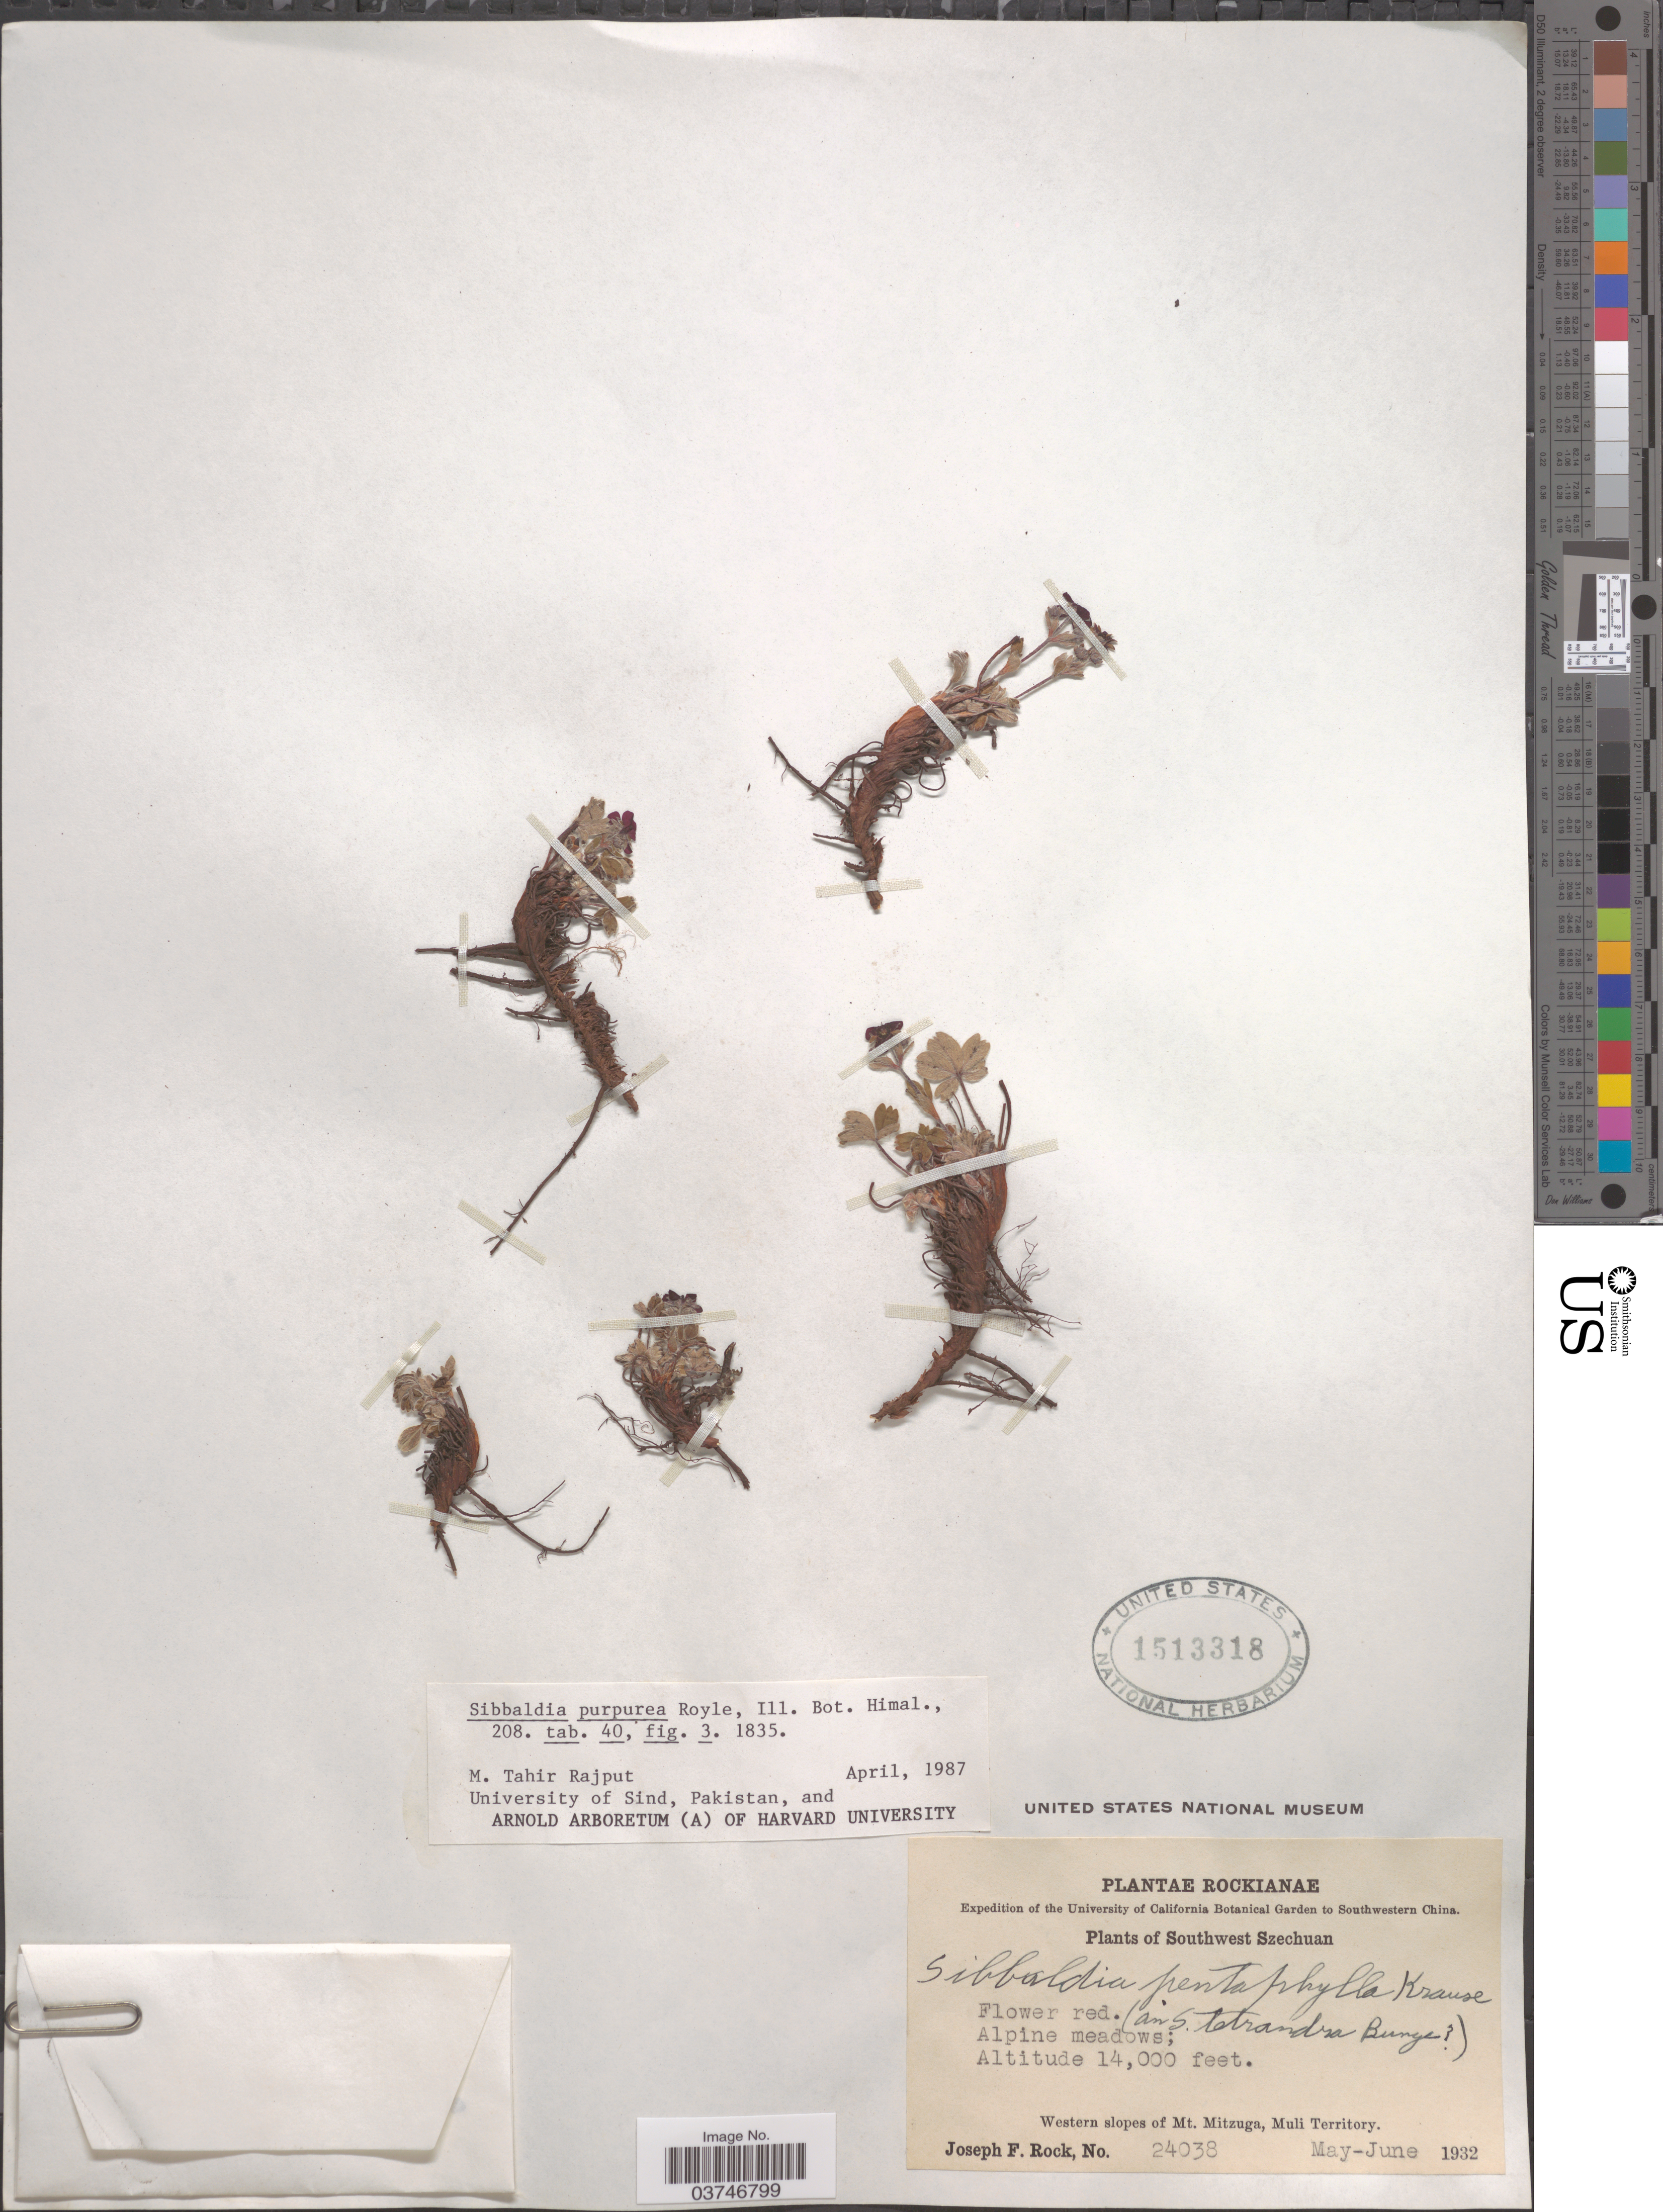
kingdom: Plantae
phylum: Tracheophyta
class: Magnoliopsida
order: Rosales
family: Rosaceae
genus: Sibbaldia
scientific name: Sibbaldia purpurea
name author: Royle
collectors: J. F. Rock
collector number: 24038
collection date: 1932-05/1932-06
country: China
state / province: Sichuan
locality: Southwestern China. Southwest Szechuan. Western slopes of Mt. Mitzuga, Muli Territory.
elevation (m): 4267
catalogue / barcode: US 1513318